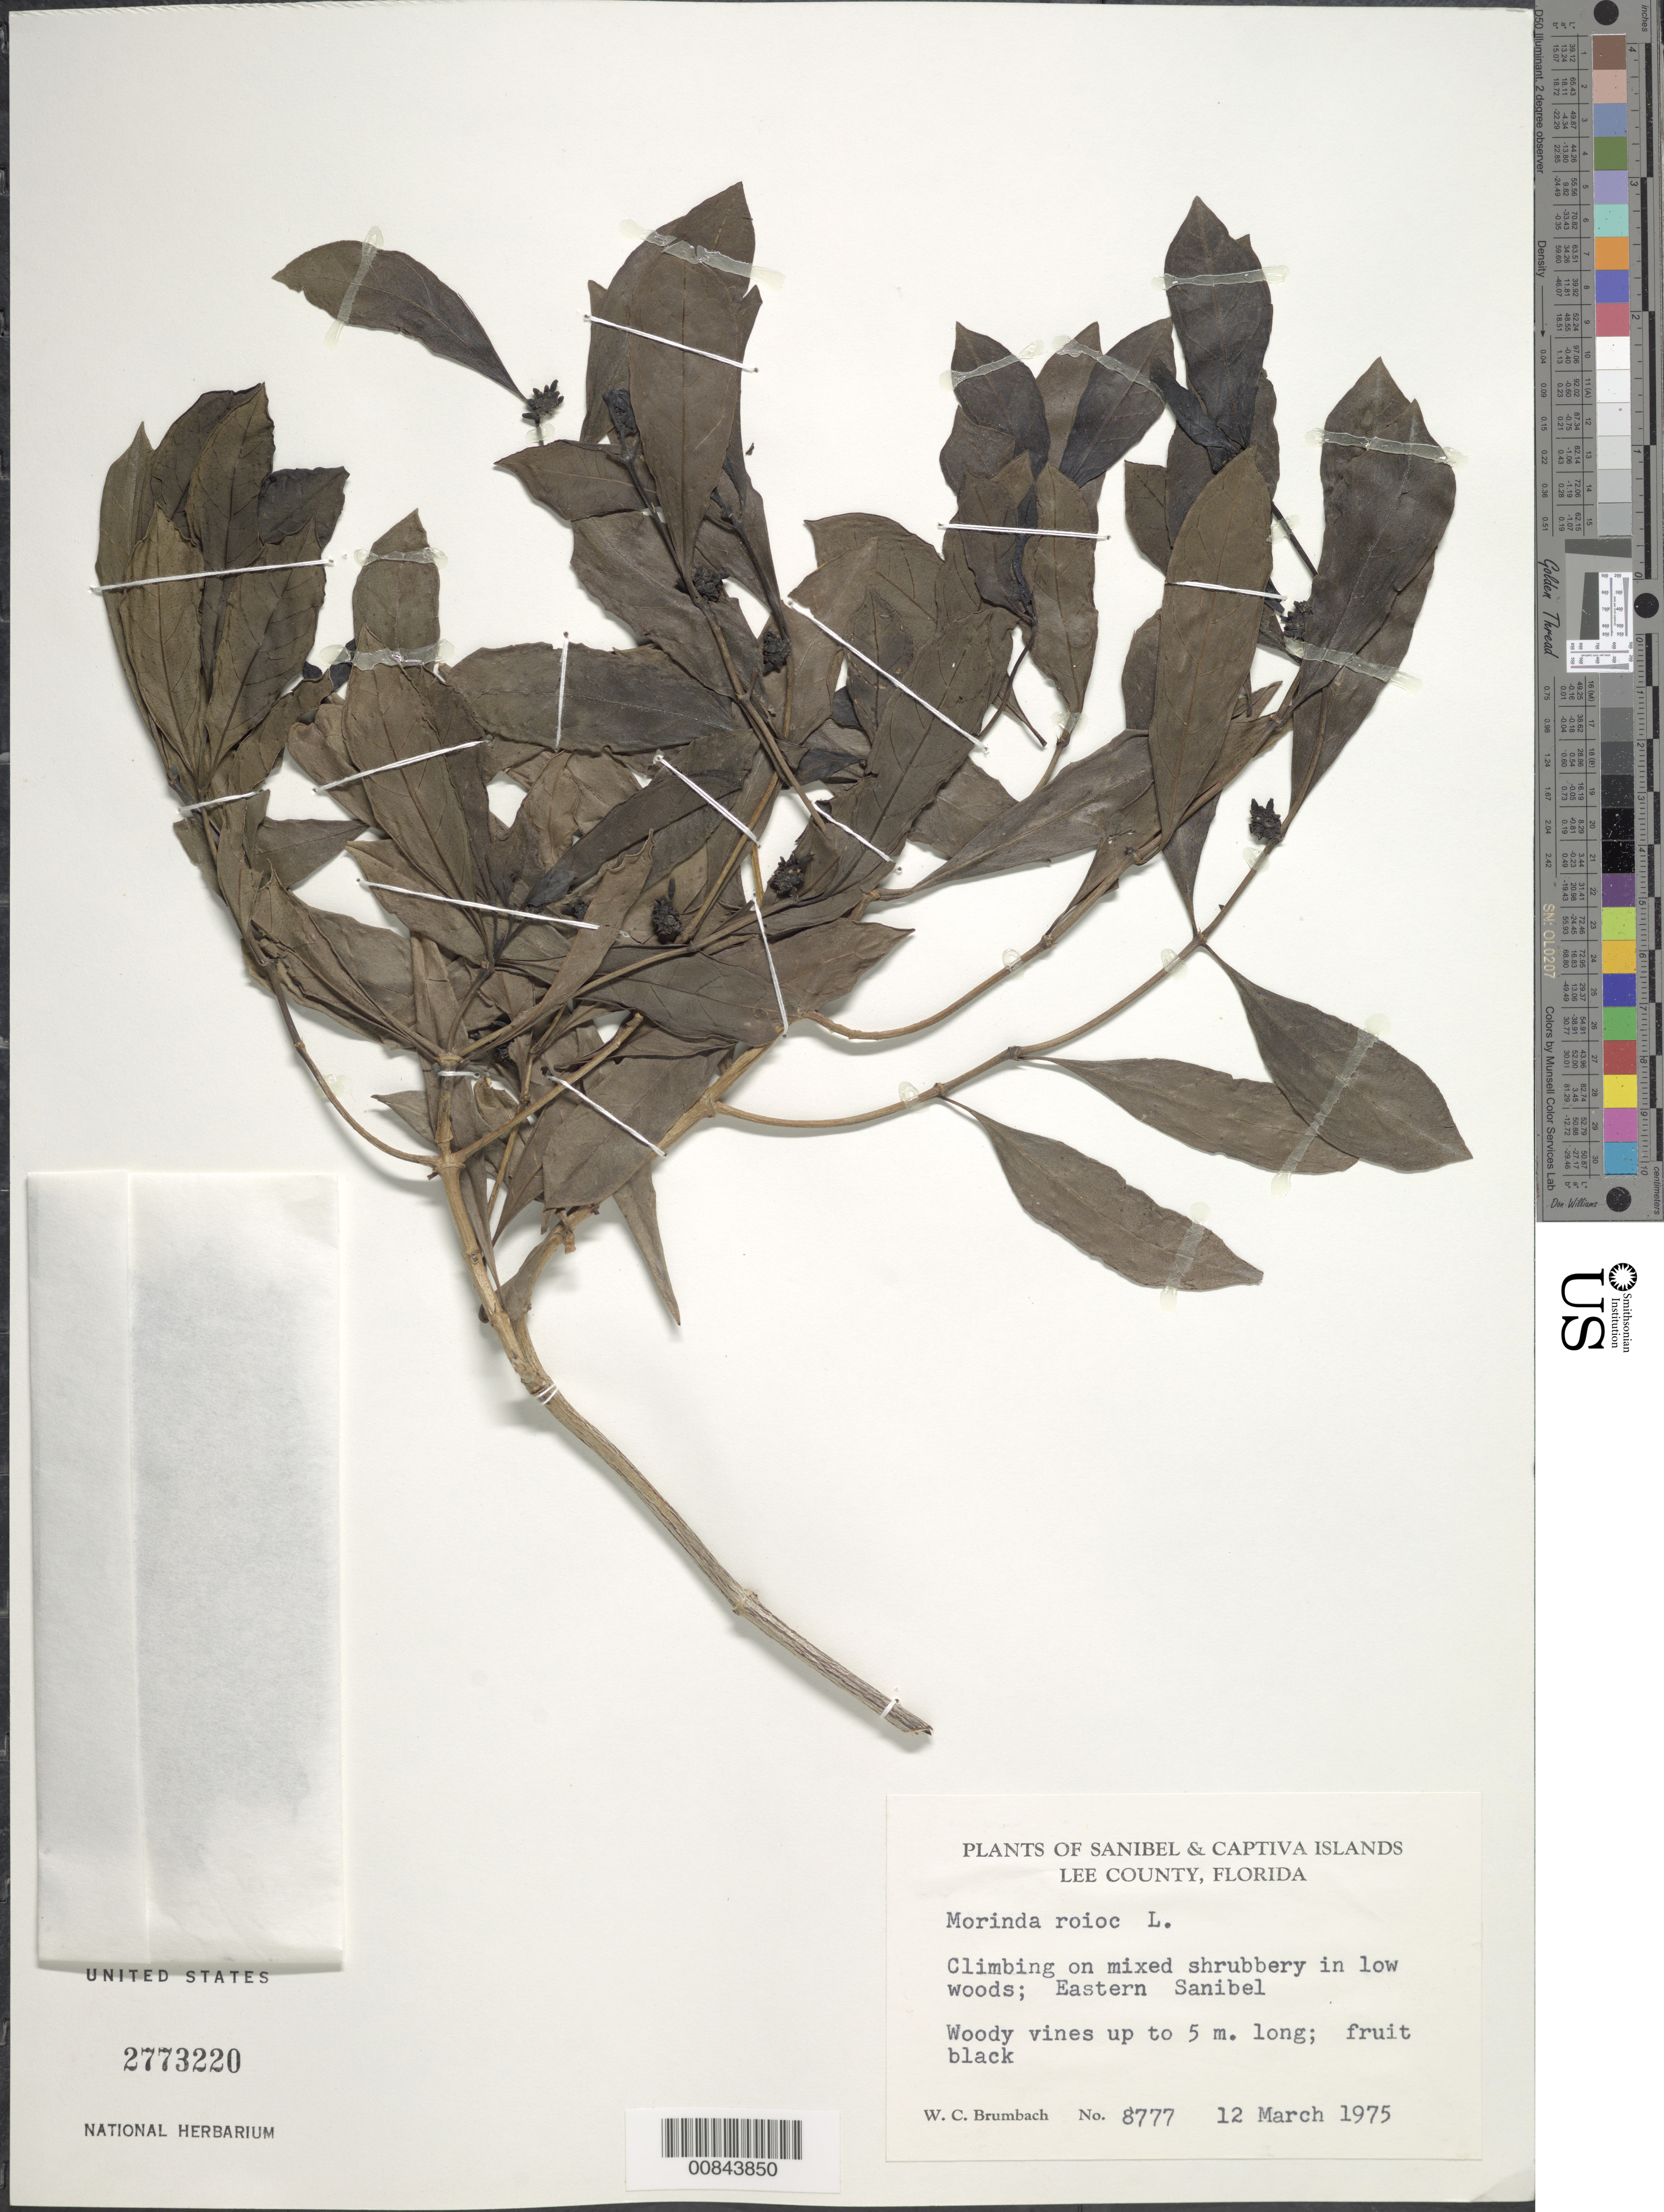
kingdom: Plantae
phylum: Tracheophyta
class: Magnoliopsida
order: Gentianales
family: Rubiaceae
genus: Morinda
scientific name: Morinda royoc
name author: L.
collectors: W. C. Brumbach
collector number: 8777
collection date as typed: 12 Mar 1975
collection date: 1975-03-12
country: United States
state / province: Florida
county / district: Lee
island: Sanibel Island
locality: Eastern Sanibel.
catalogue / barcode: US 2773220